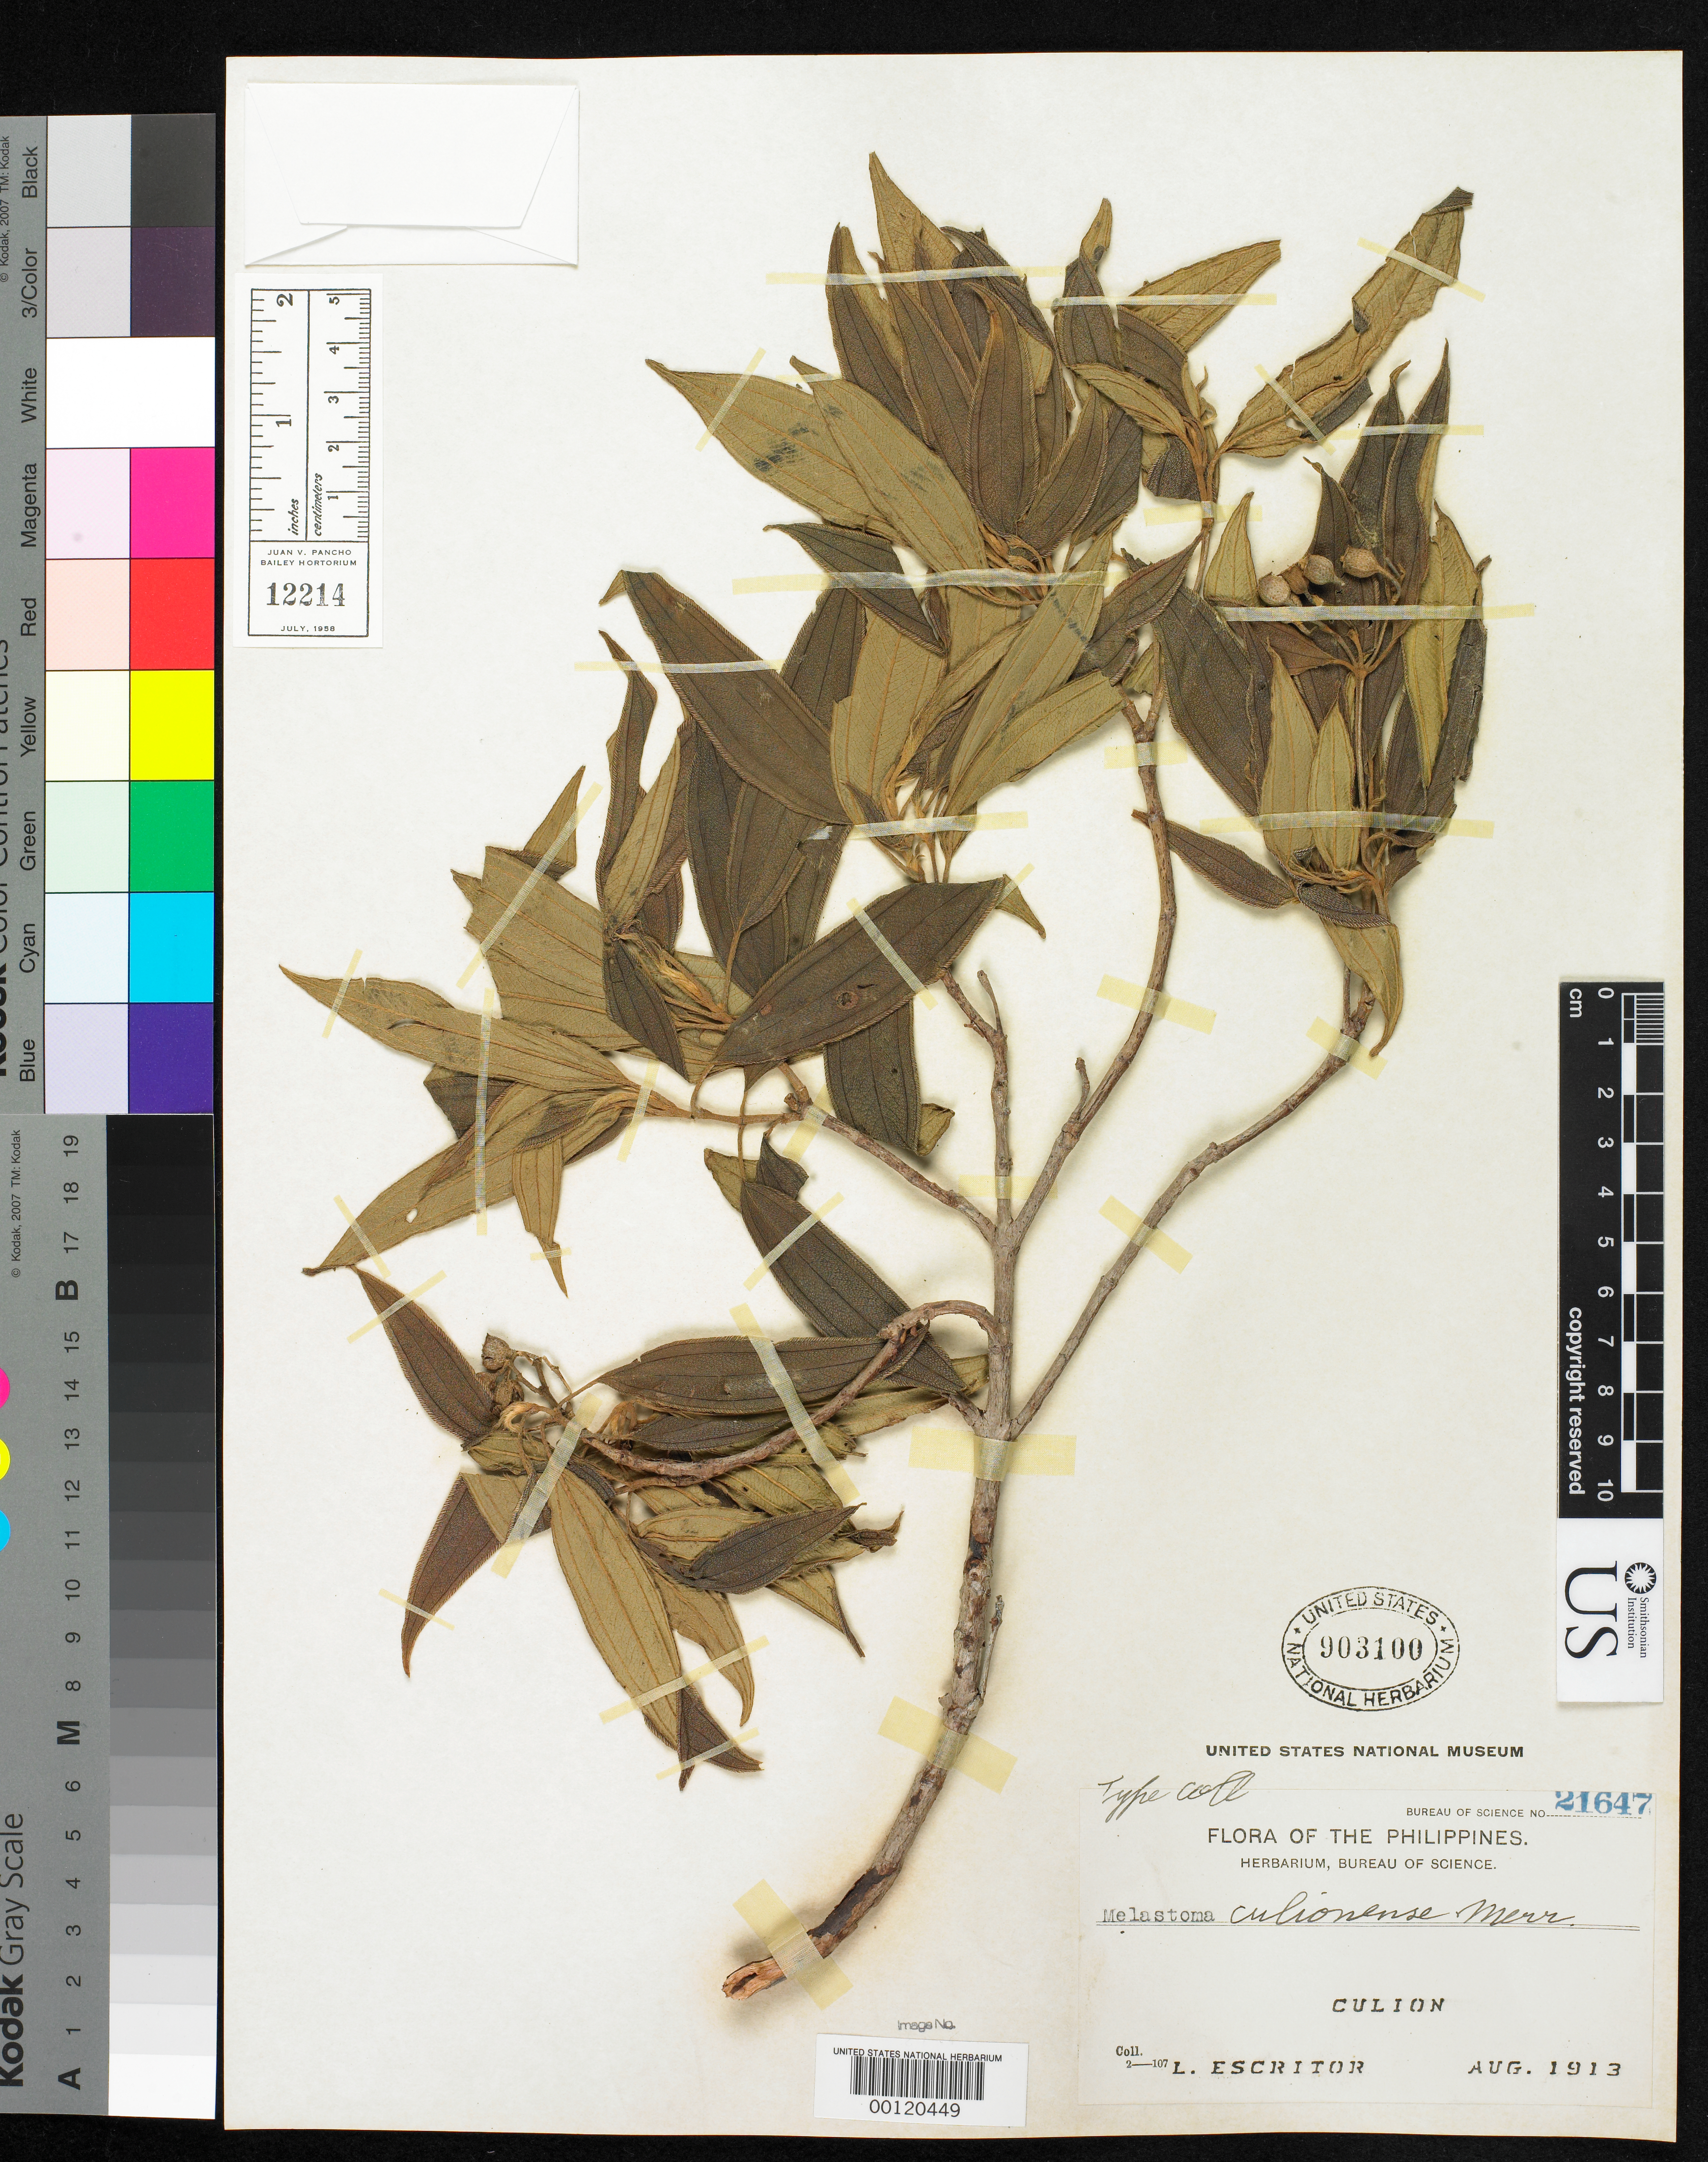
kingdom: Plantae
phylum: Tracheophyta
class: Magnoliopsida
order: Myrtales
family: Melastomataceae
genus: Melastoma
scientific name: Melastoma culionense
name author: Merr.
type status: Isotype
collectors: L. Escritor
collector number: Bur. Sci. 21647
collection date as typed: Aug 1913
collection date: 1913-08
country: Philippines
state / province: Mimaropa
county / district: Palawan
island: Culion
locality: Halsey Harbor.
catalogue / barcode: US 903100